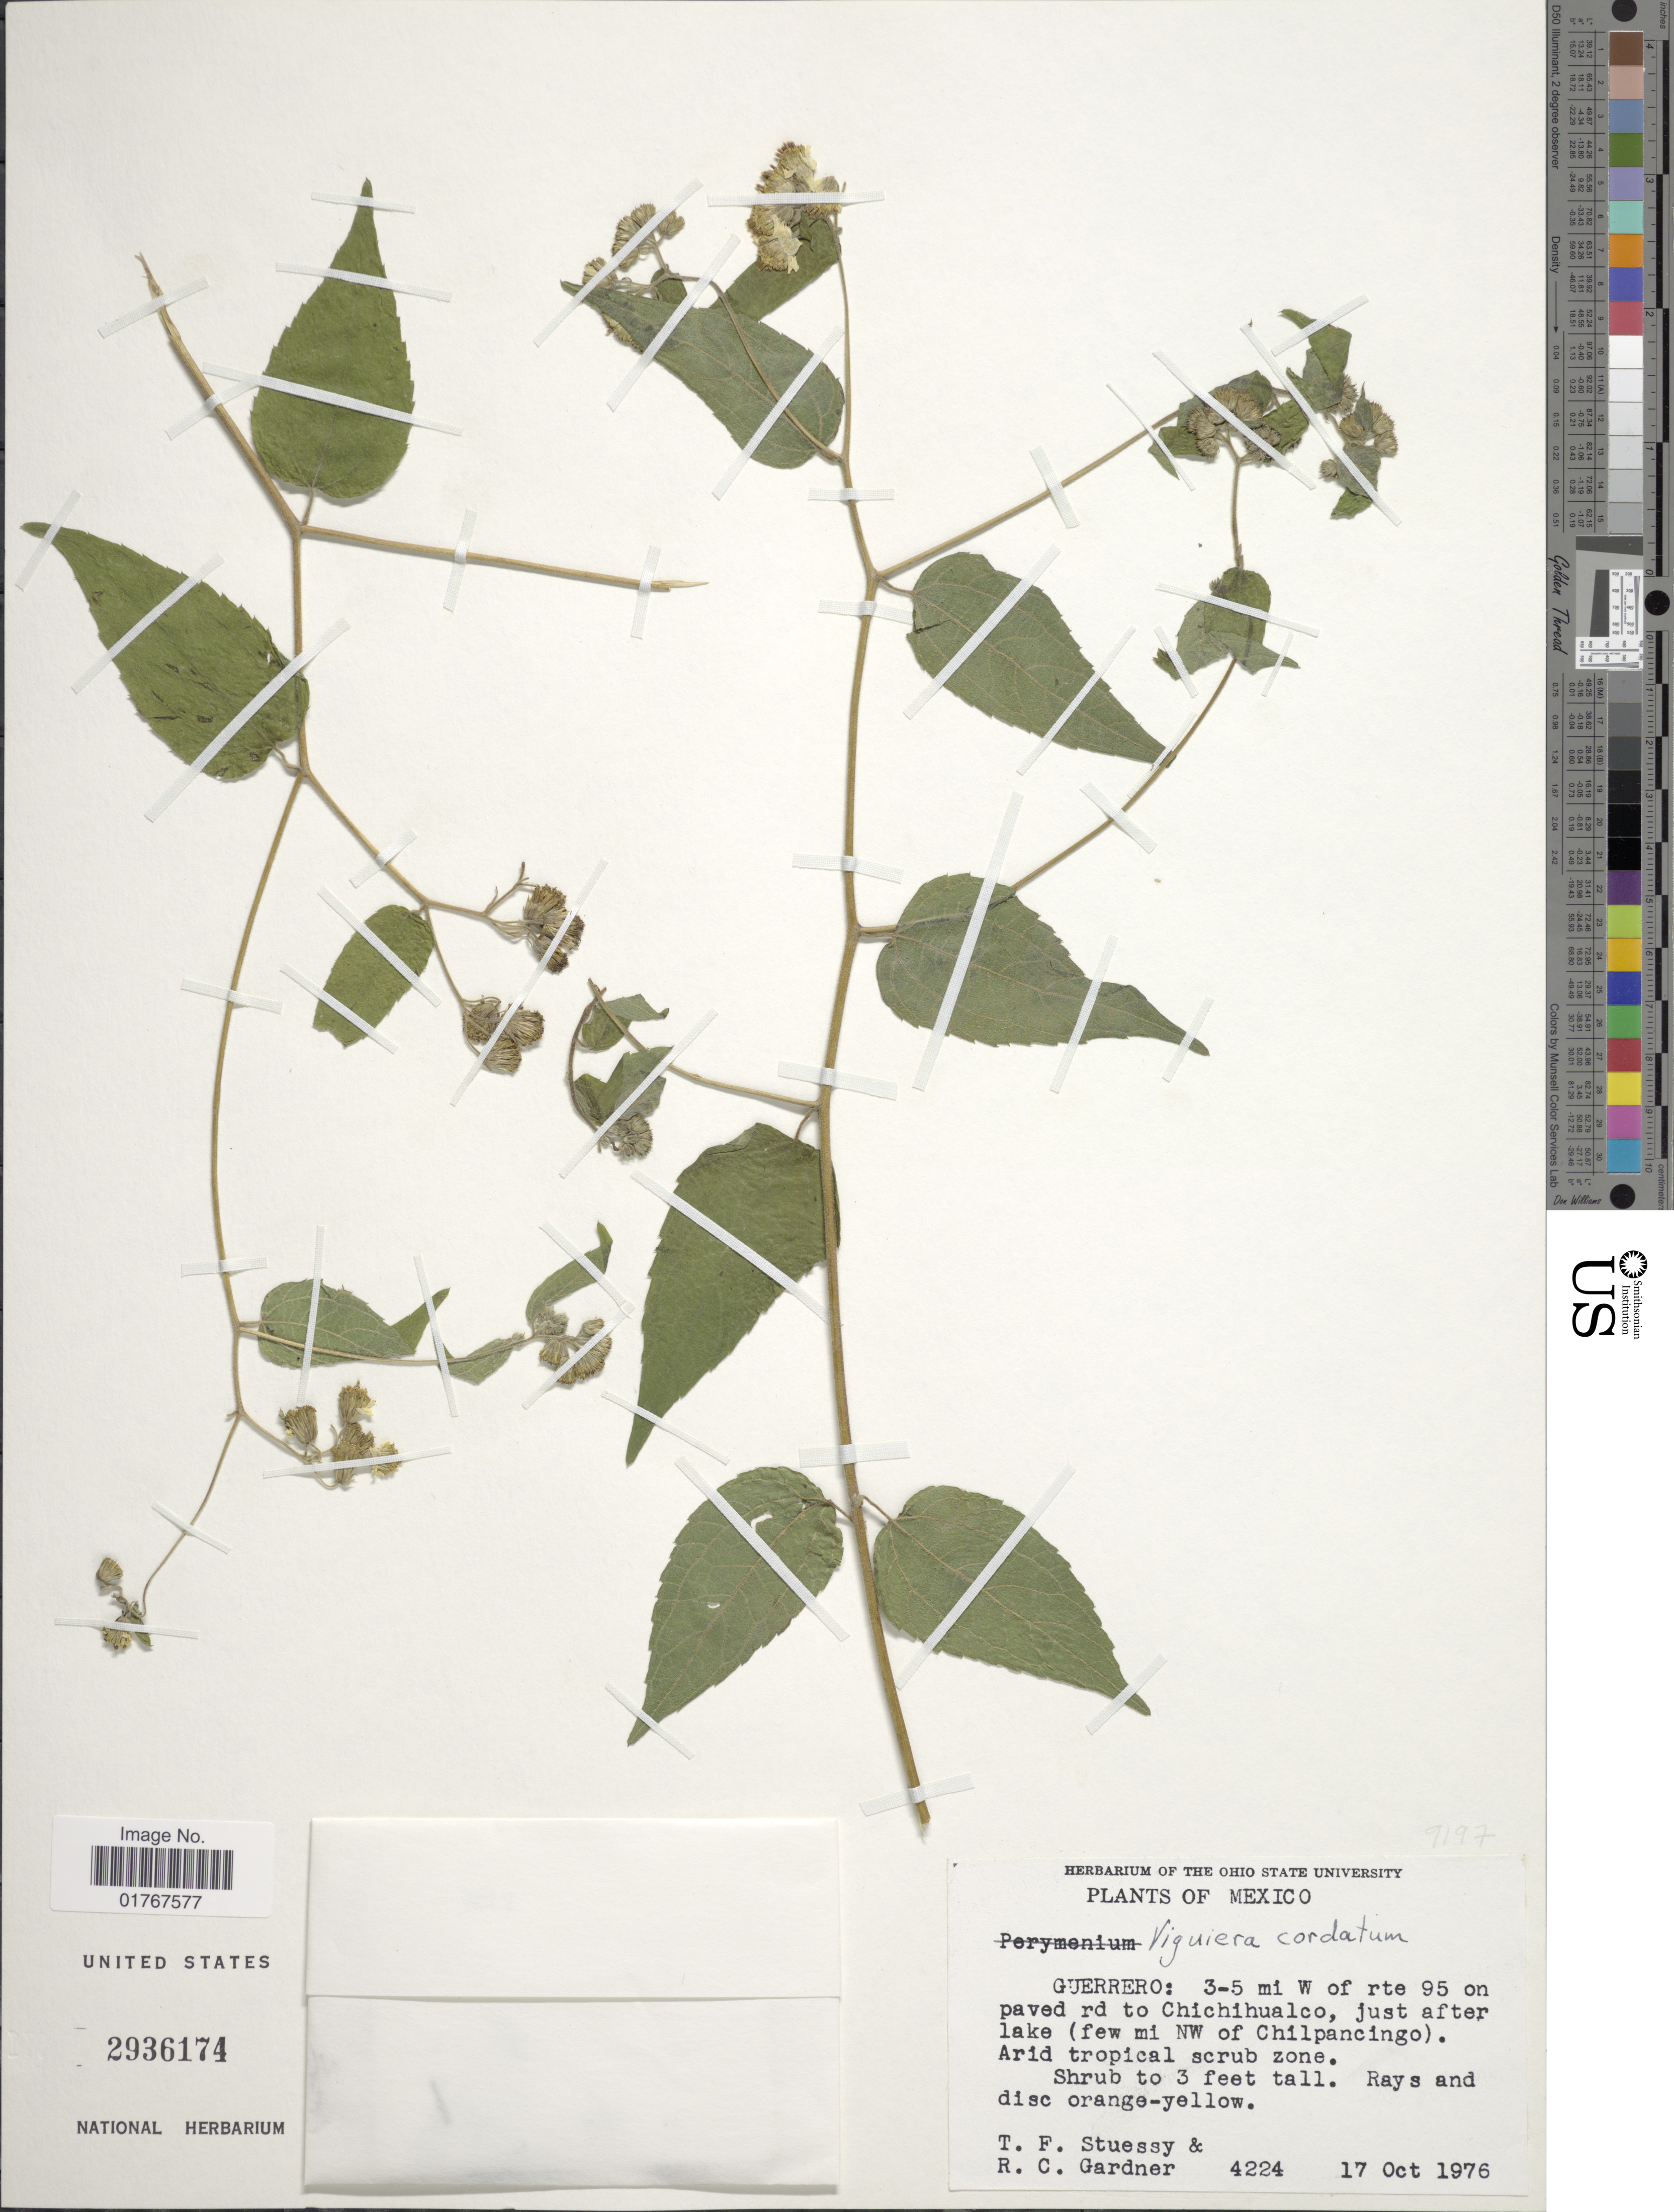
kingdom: Plantae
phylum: Tracheophyta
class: Magnoliopsida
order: Asterales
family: Asteraceae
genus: Viguiera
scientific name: Viguiera cordata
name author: (Hook. & Arn.) D'Arcy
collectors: T. Stuessy & R. C. Gardner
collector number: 4224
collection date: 1976-10-17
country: Mexico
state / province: Guerrero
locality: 3-5 mi W of rte 95 on paved rd to Chichihualco, just after lake (few mi NW of Chilpancingo). Arid tropical scrub zone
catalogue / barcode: US 2936174